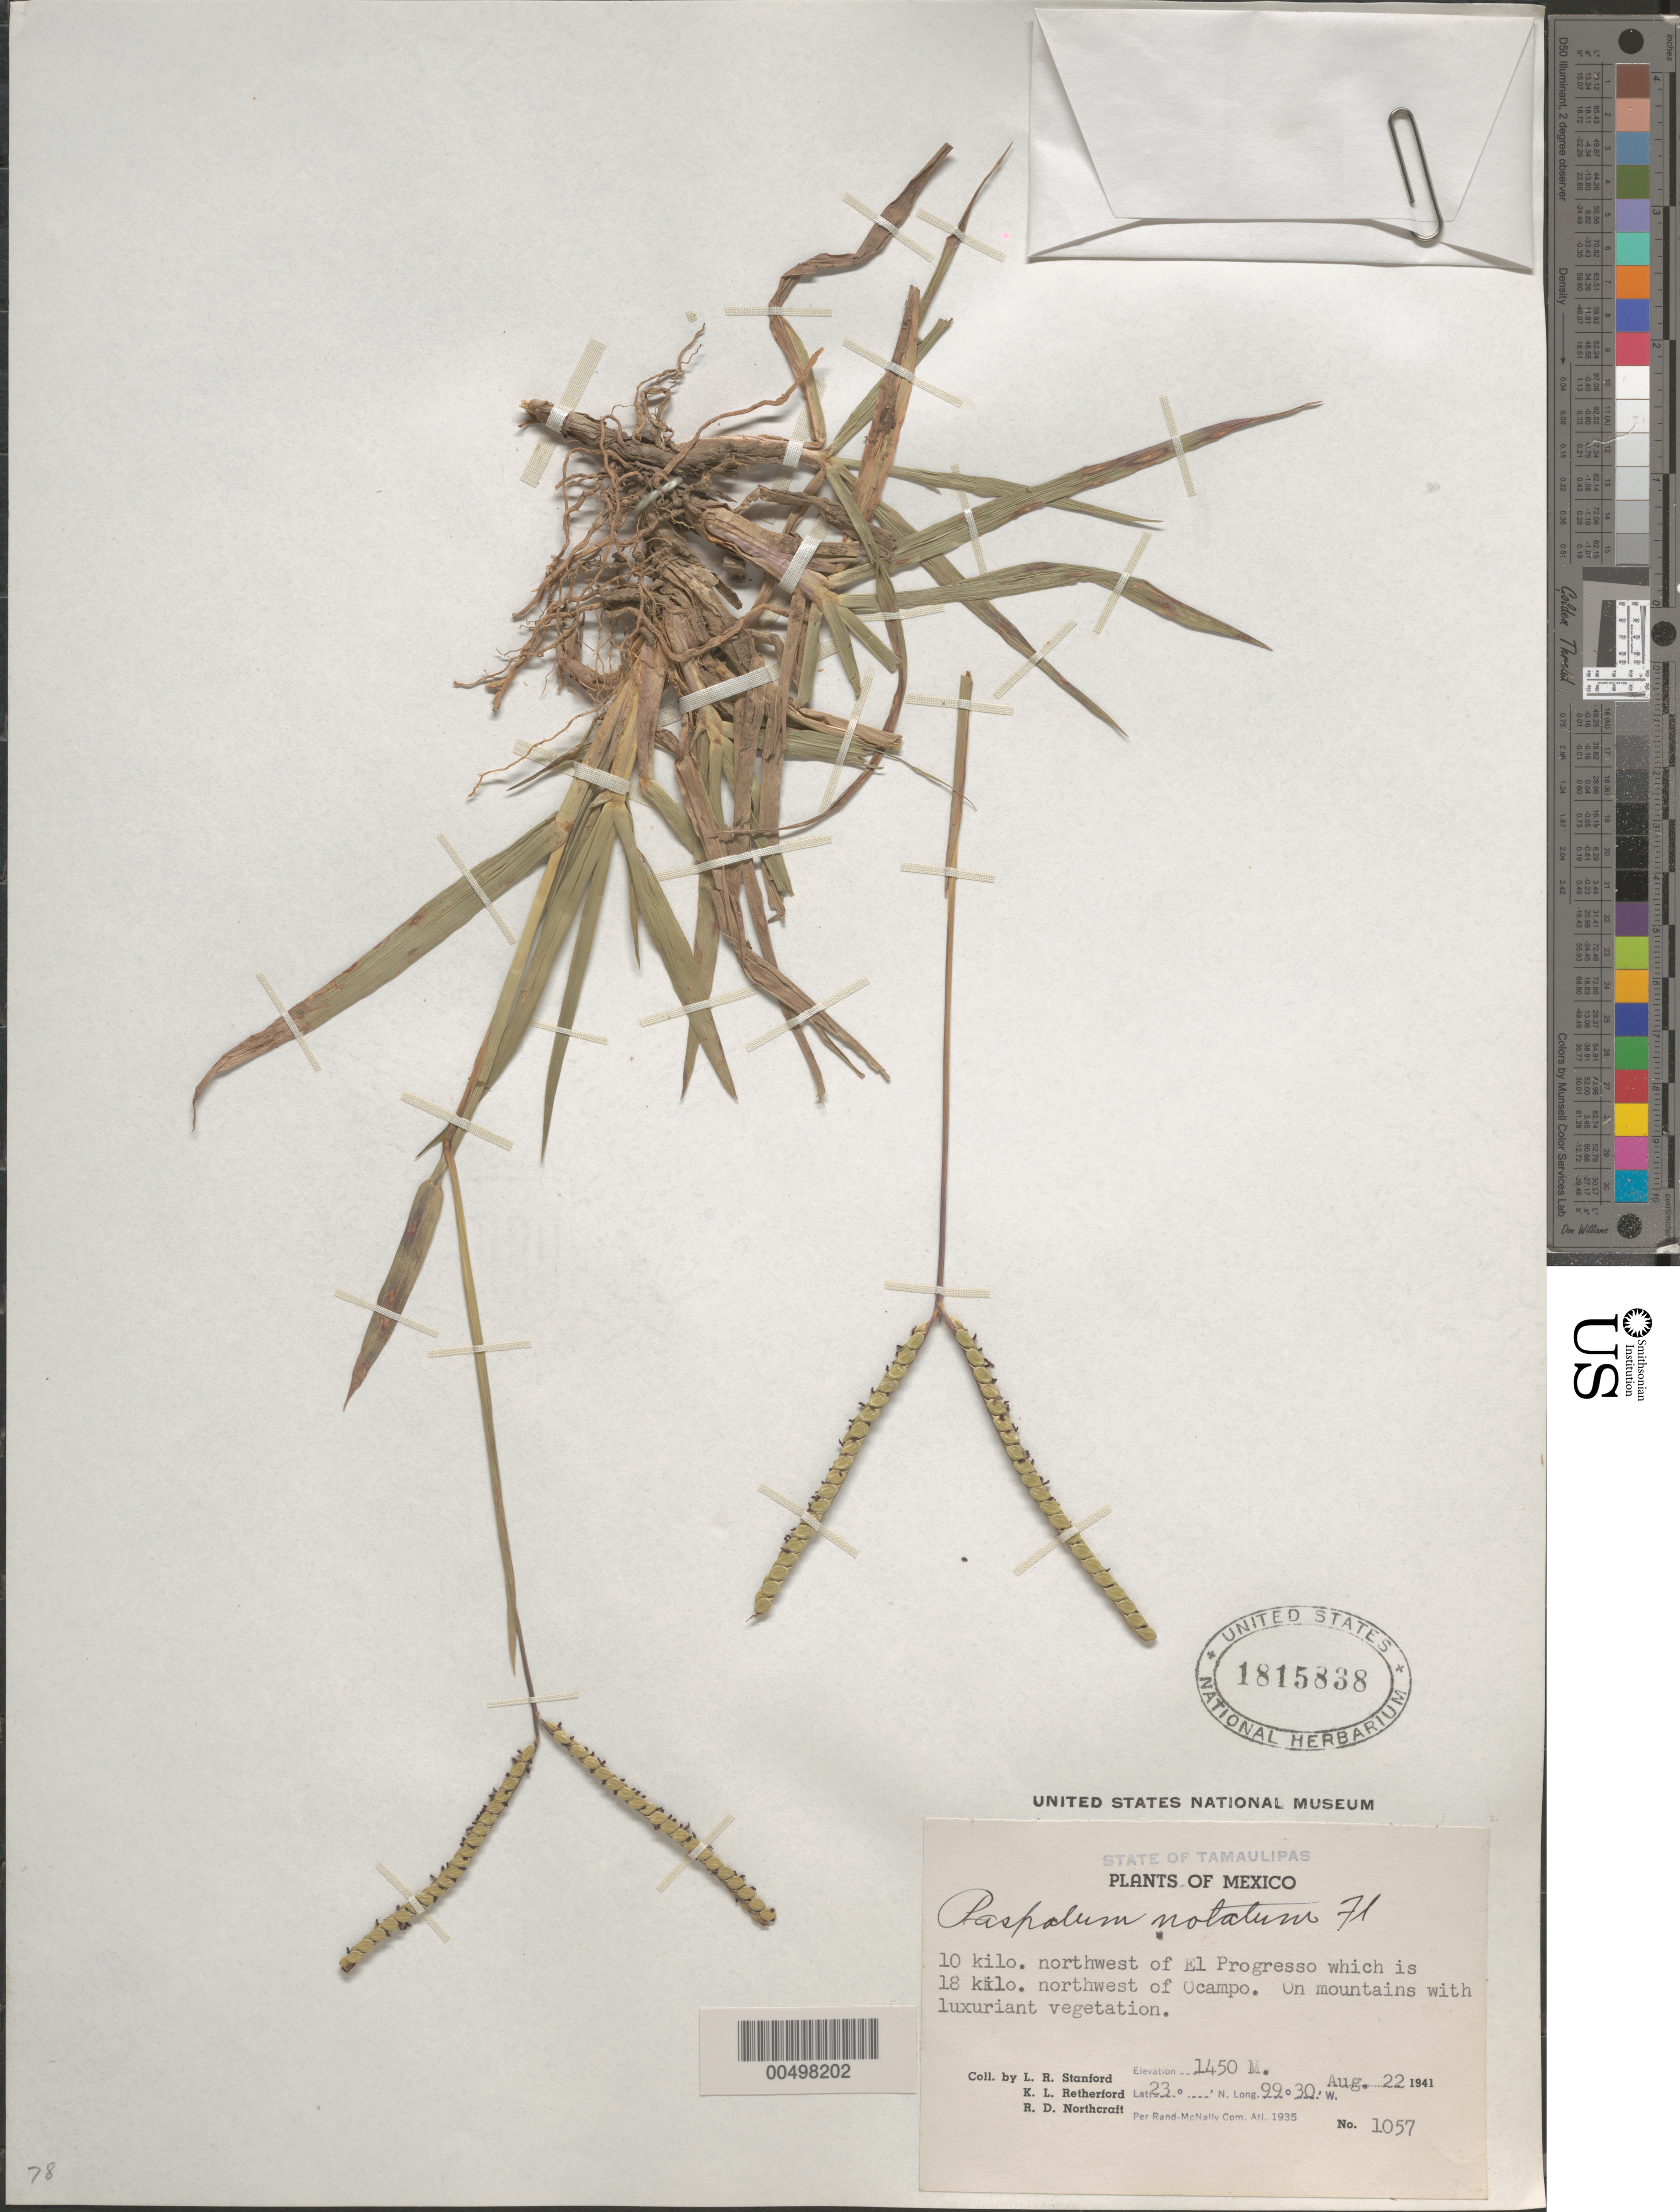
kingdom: Plantae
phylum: Tracheophyta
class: Liliopsida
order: Poales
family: Poaceae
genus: Paspalum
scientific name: Paspalum notatum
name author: Flüggé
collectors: L. R. Stanford, K. Retherford & R. Northcraft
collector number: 1057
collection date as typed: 22 Aug 1941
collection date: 1941-08-22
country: Mexico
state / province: Tamaulipas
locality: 10 km NW of El Progresso which is 18 km NW of Ocampo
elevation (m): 1450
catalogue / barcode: US 1815838